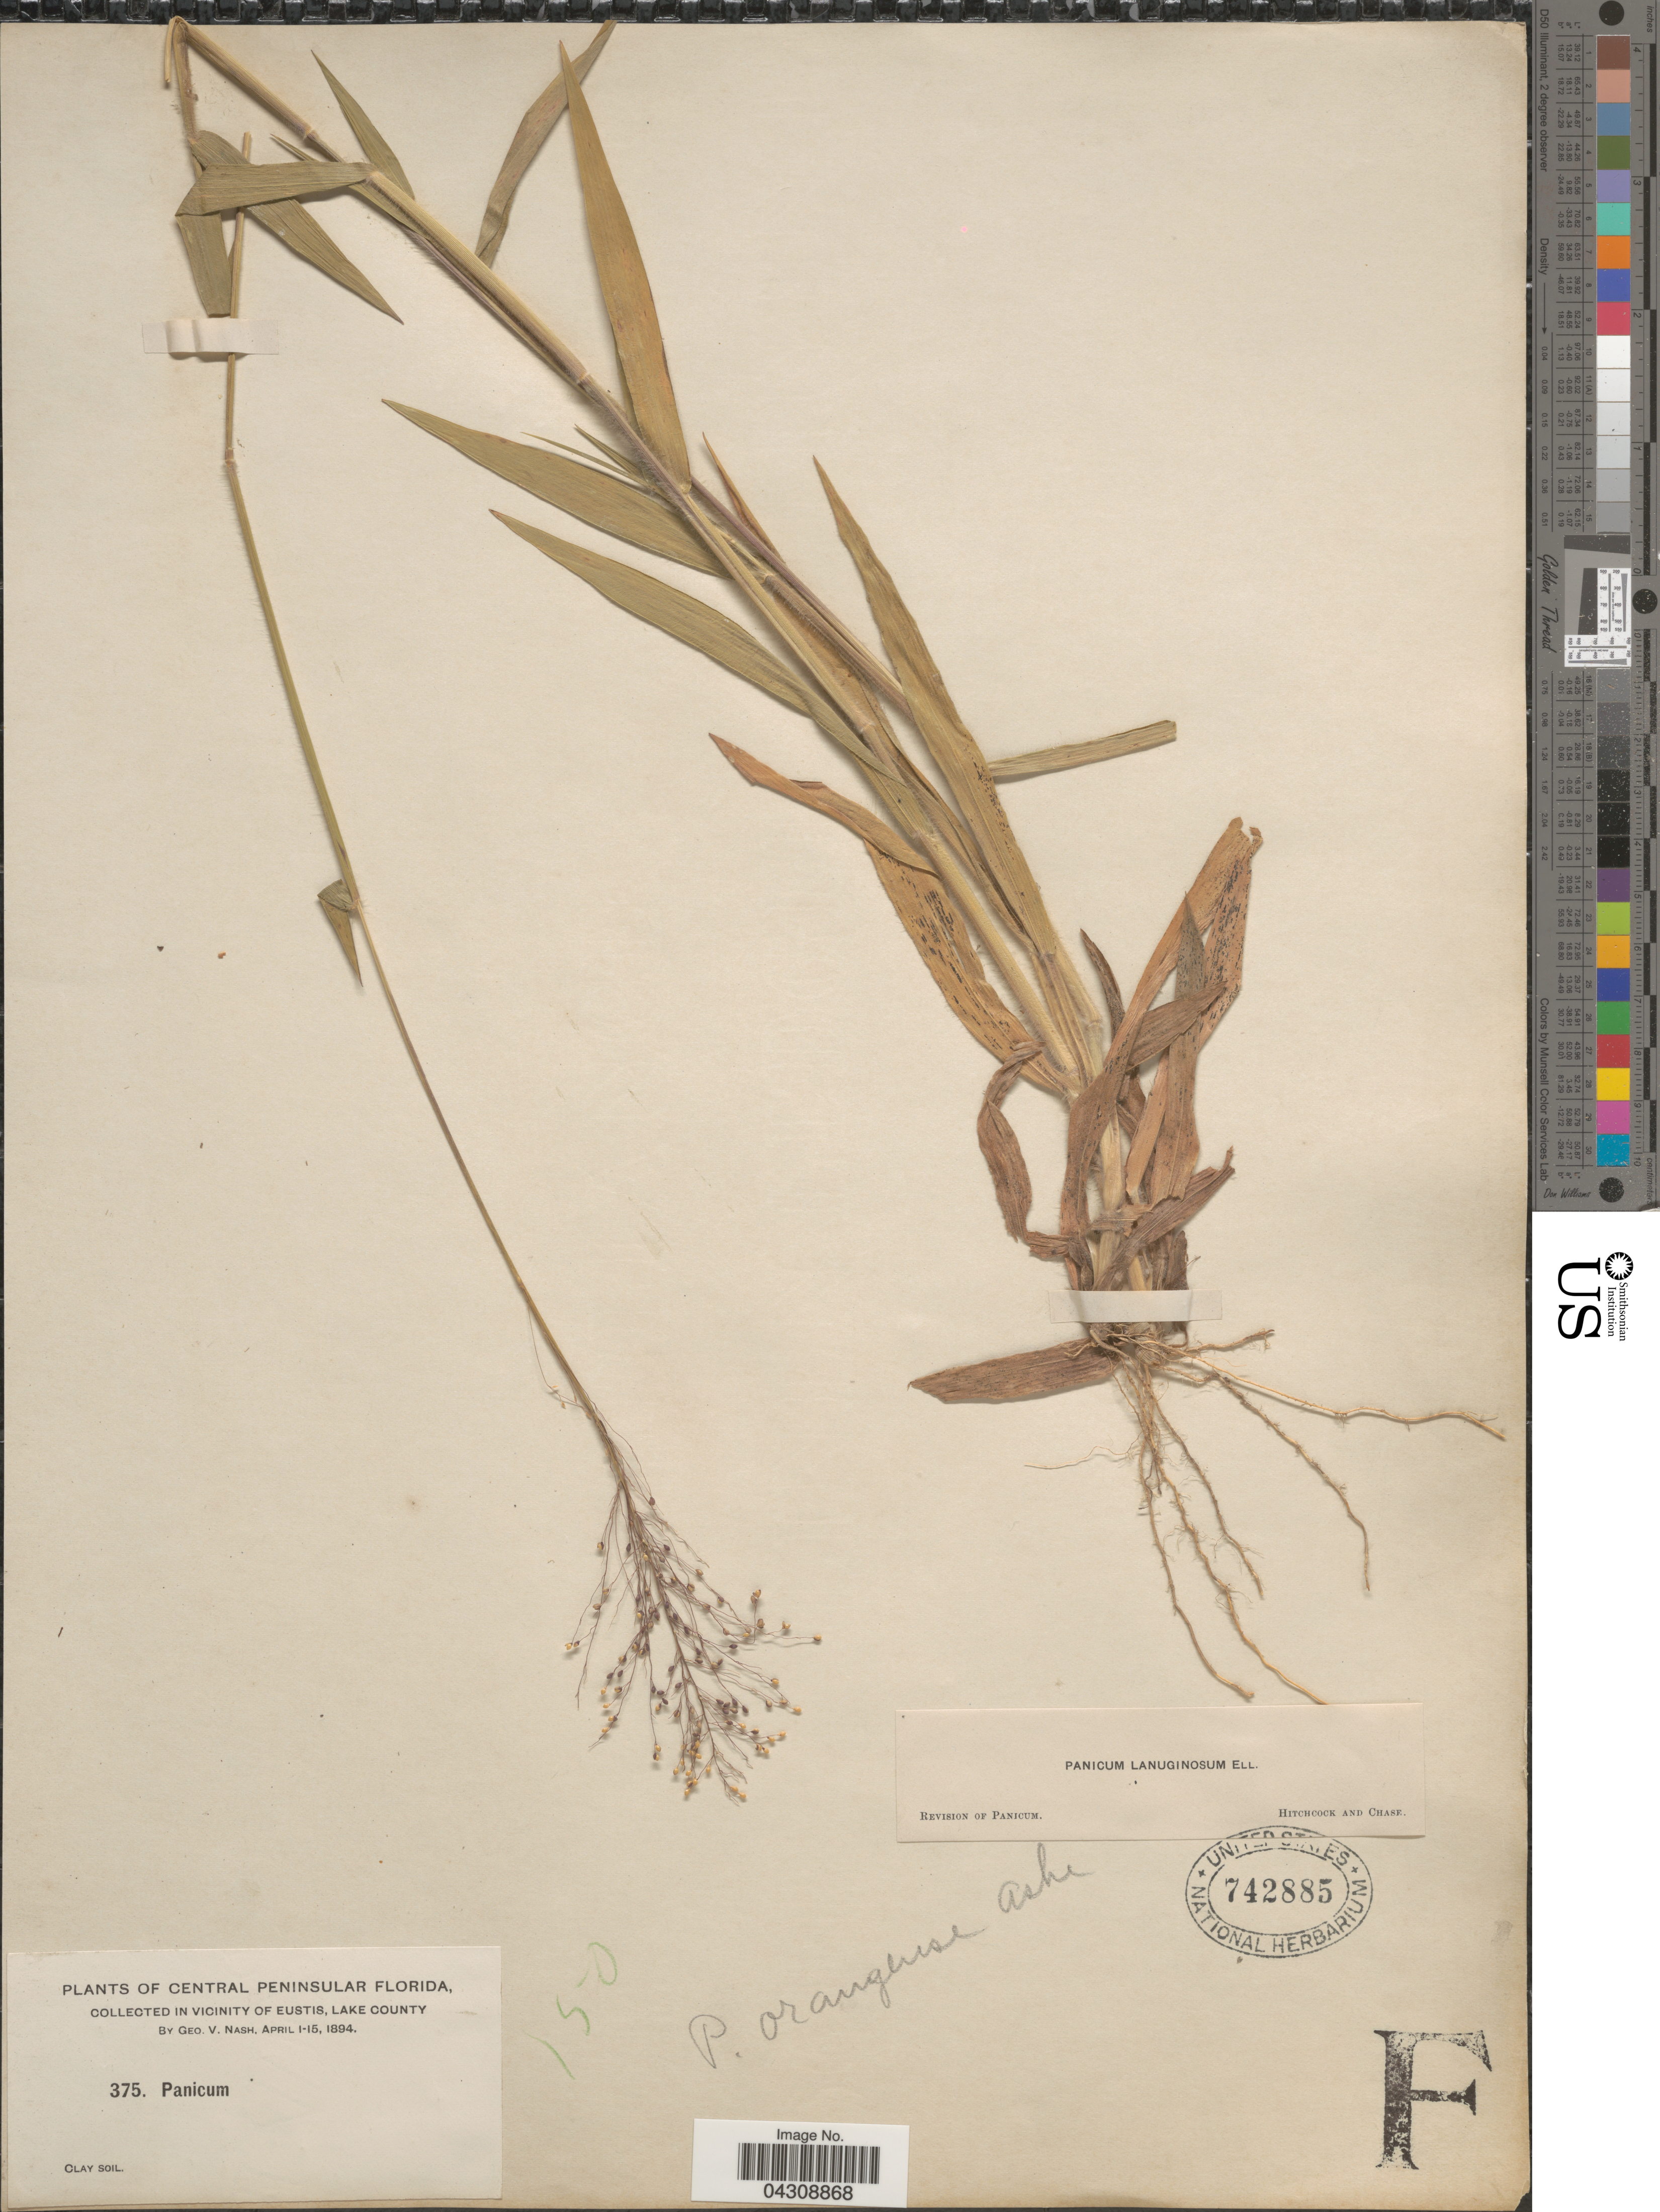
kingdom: Plantae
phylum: Tracheophyta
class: Liliopsida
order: Poales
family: Poaceae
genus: Dichanthelium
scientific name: Dichanthelium acuminatum var. acuminatum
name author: (Sw.) Gould & C.A. Clark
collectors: G. V. Nash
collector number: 375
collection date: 1894-04-01/1894-04-15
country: United States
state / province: Florida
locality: Central Peninsular Florida. In vicinity of Eustis, Lake County.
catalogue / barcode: US 742885